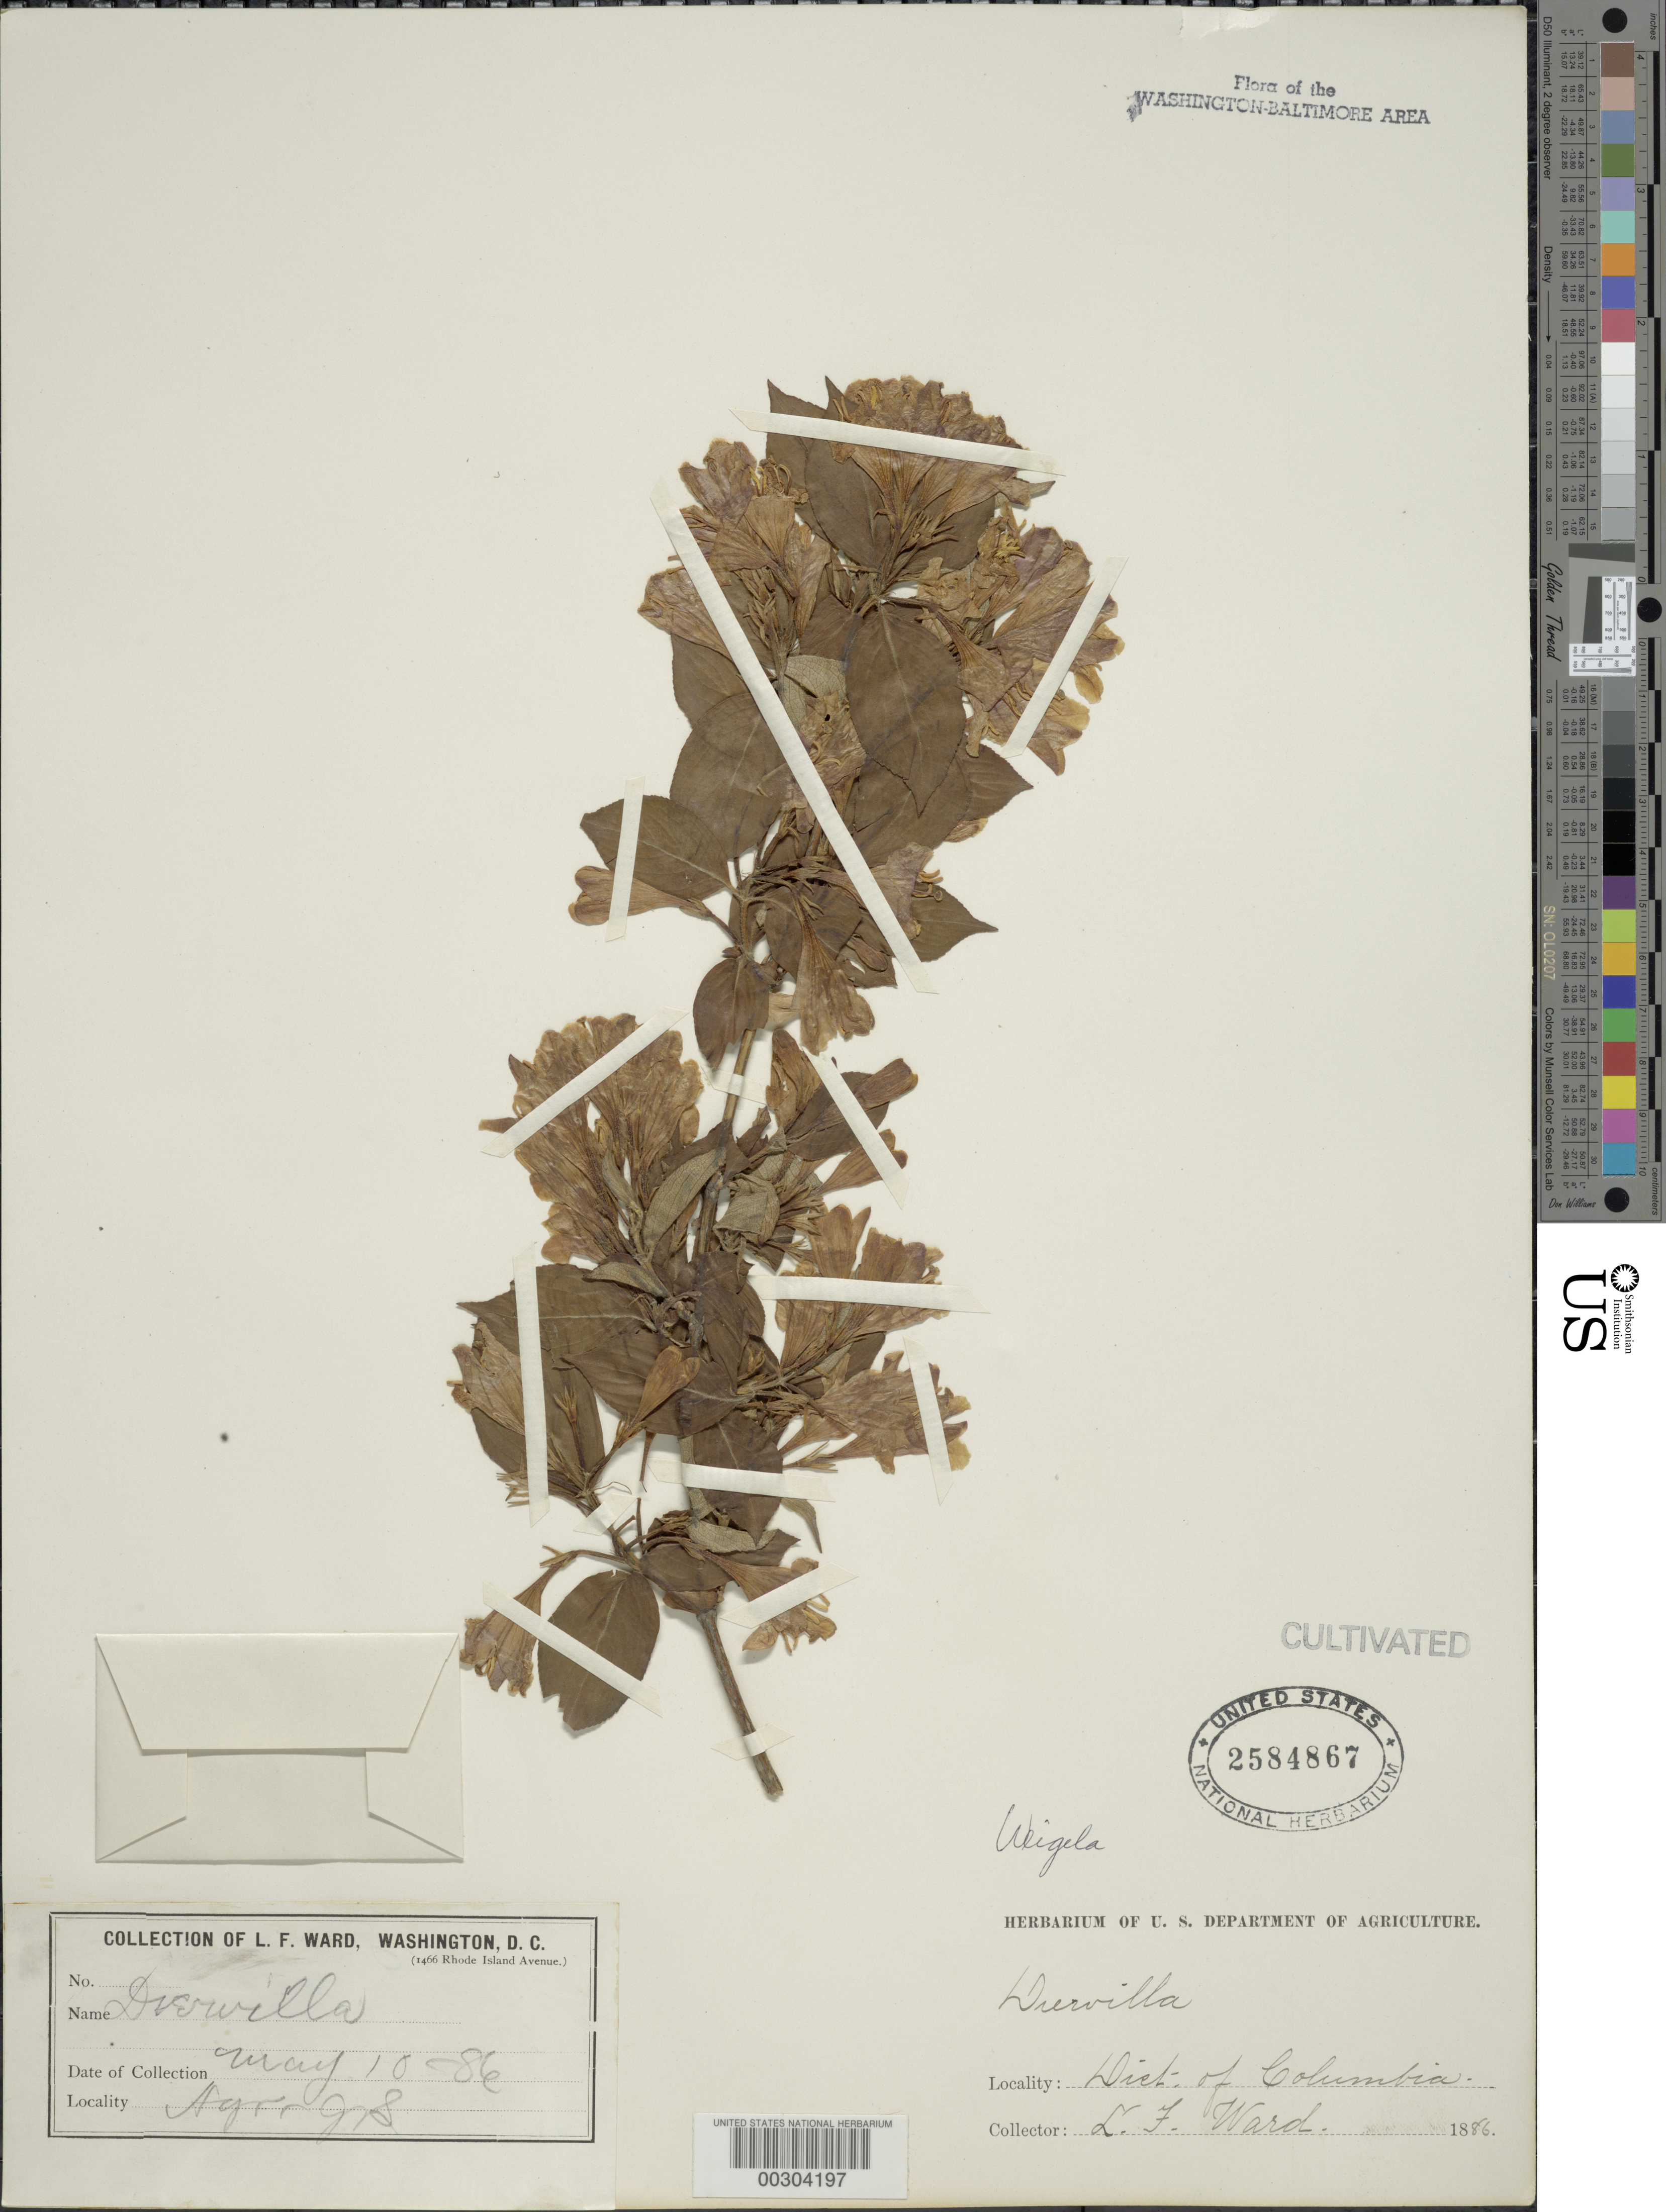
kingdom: Plantae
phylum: Tracheophyta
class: Magnoliopsida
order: Dipsacales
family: Caprifoliaceae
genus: Weigela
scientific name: Weigela sp.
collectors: L. F. Ward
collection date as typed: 10 May 1886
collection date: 1886-05-10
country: United States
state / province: District of Columbia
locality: Department of Agriculture grounds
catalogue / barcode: US 2584867